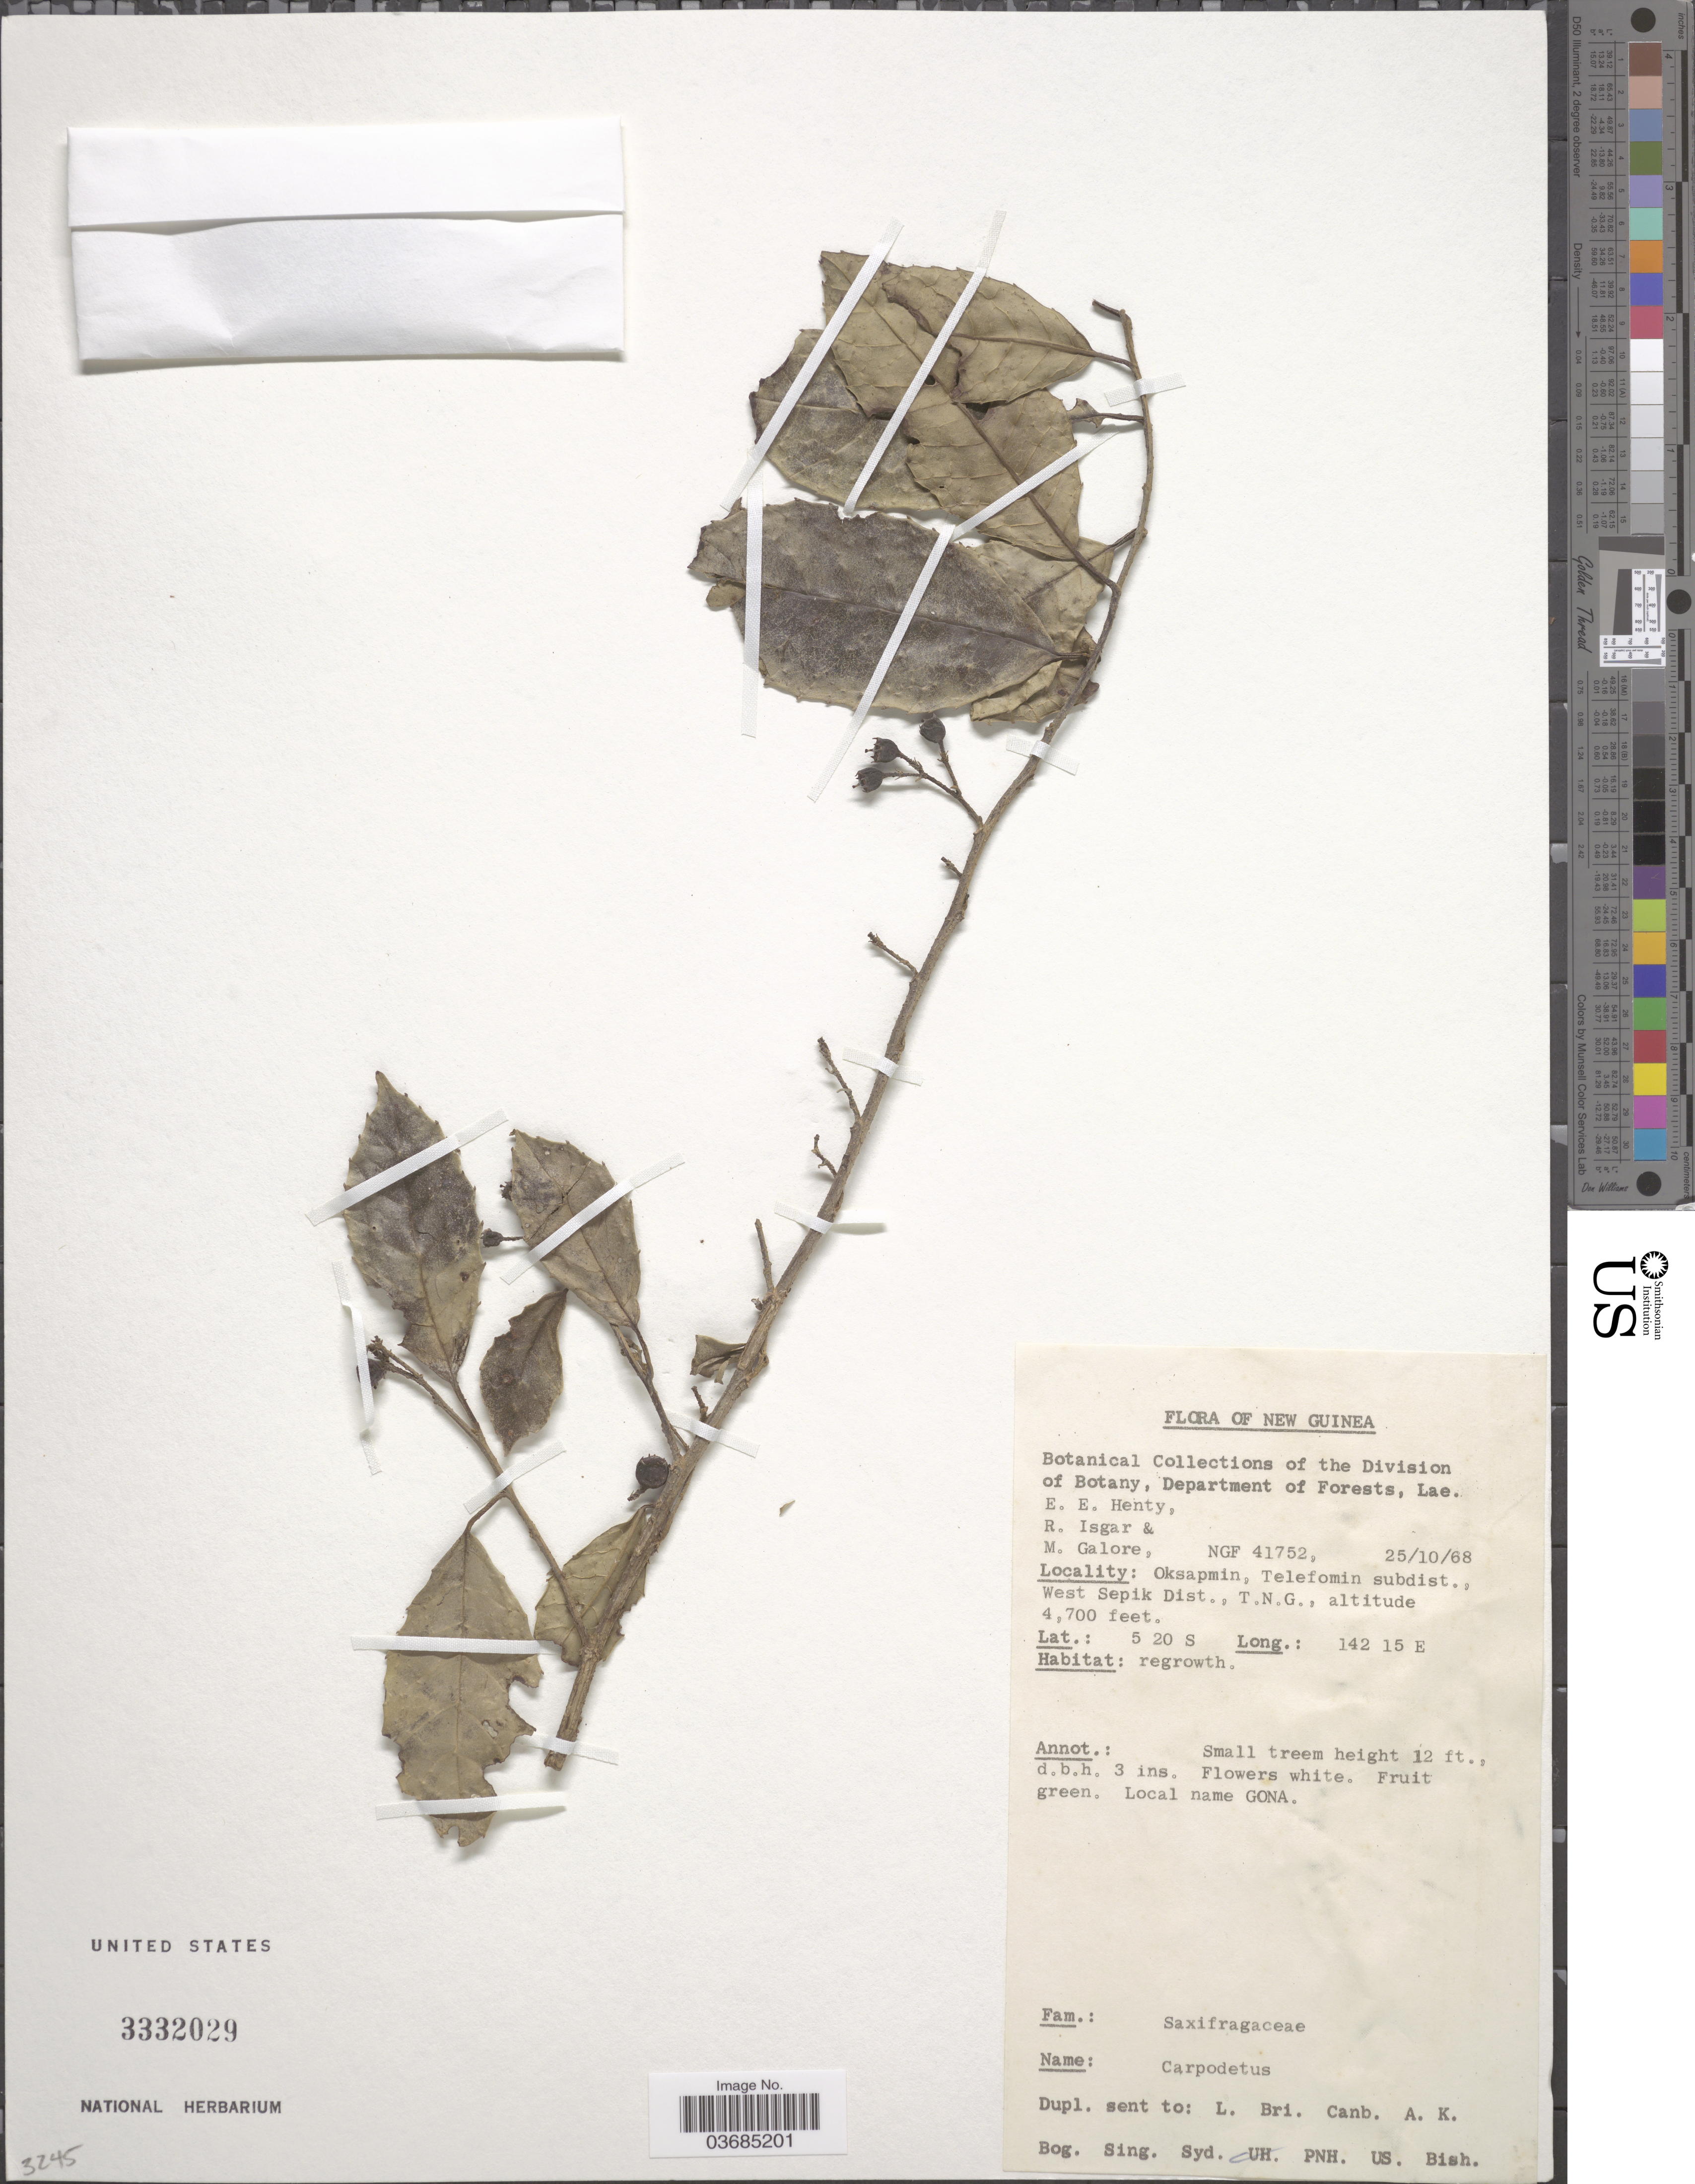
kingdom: Plantae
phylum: Tracheophyta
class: Magnoliopsida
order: Asterales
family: Rousseaceae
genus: Carpodetus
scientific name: Carpodetus sp.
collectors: E. Henty, R. Isgar & M. Galore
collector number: NGF 41752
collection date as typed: Transcribed d/m/y: 25/10/68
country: Papua New Guinea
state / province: Sandaun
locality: New Guinea. Oksapmin, Telefomin subdist., West Sepik Dist., T. N.G.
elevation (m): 1433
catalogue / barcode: US 3332029